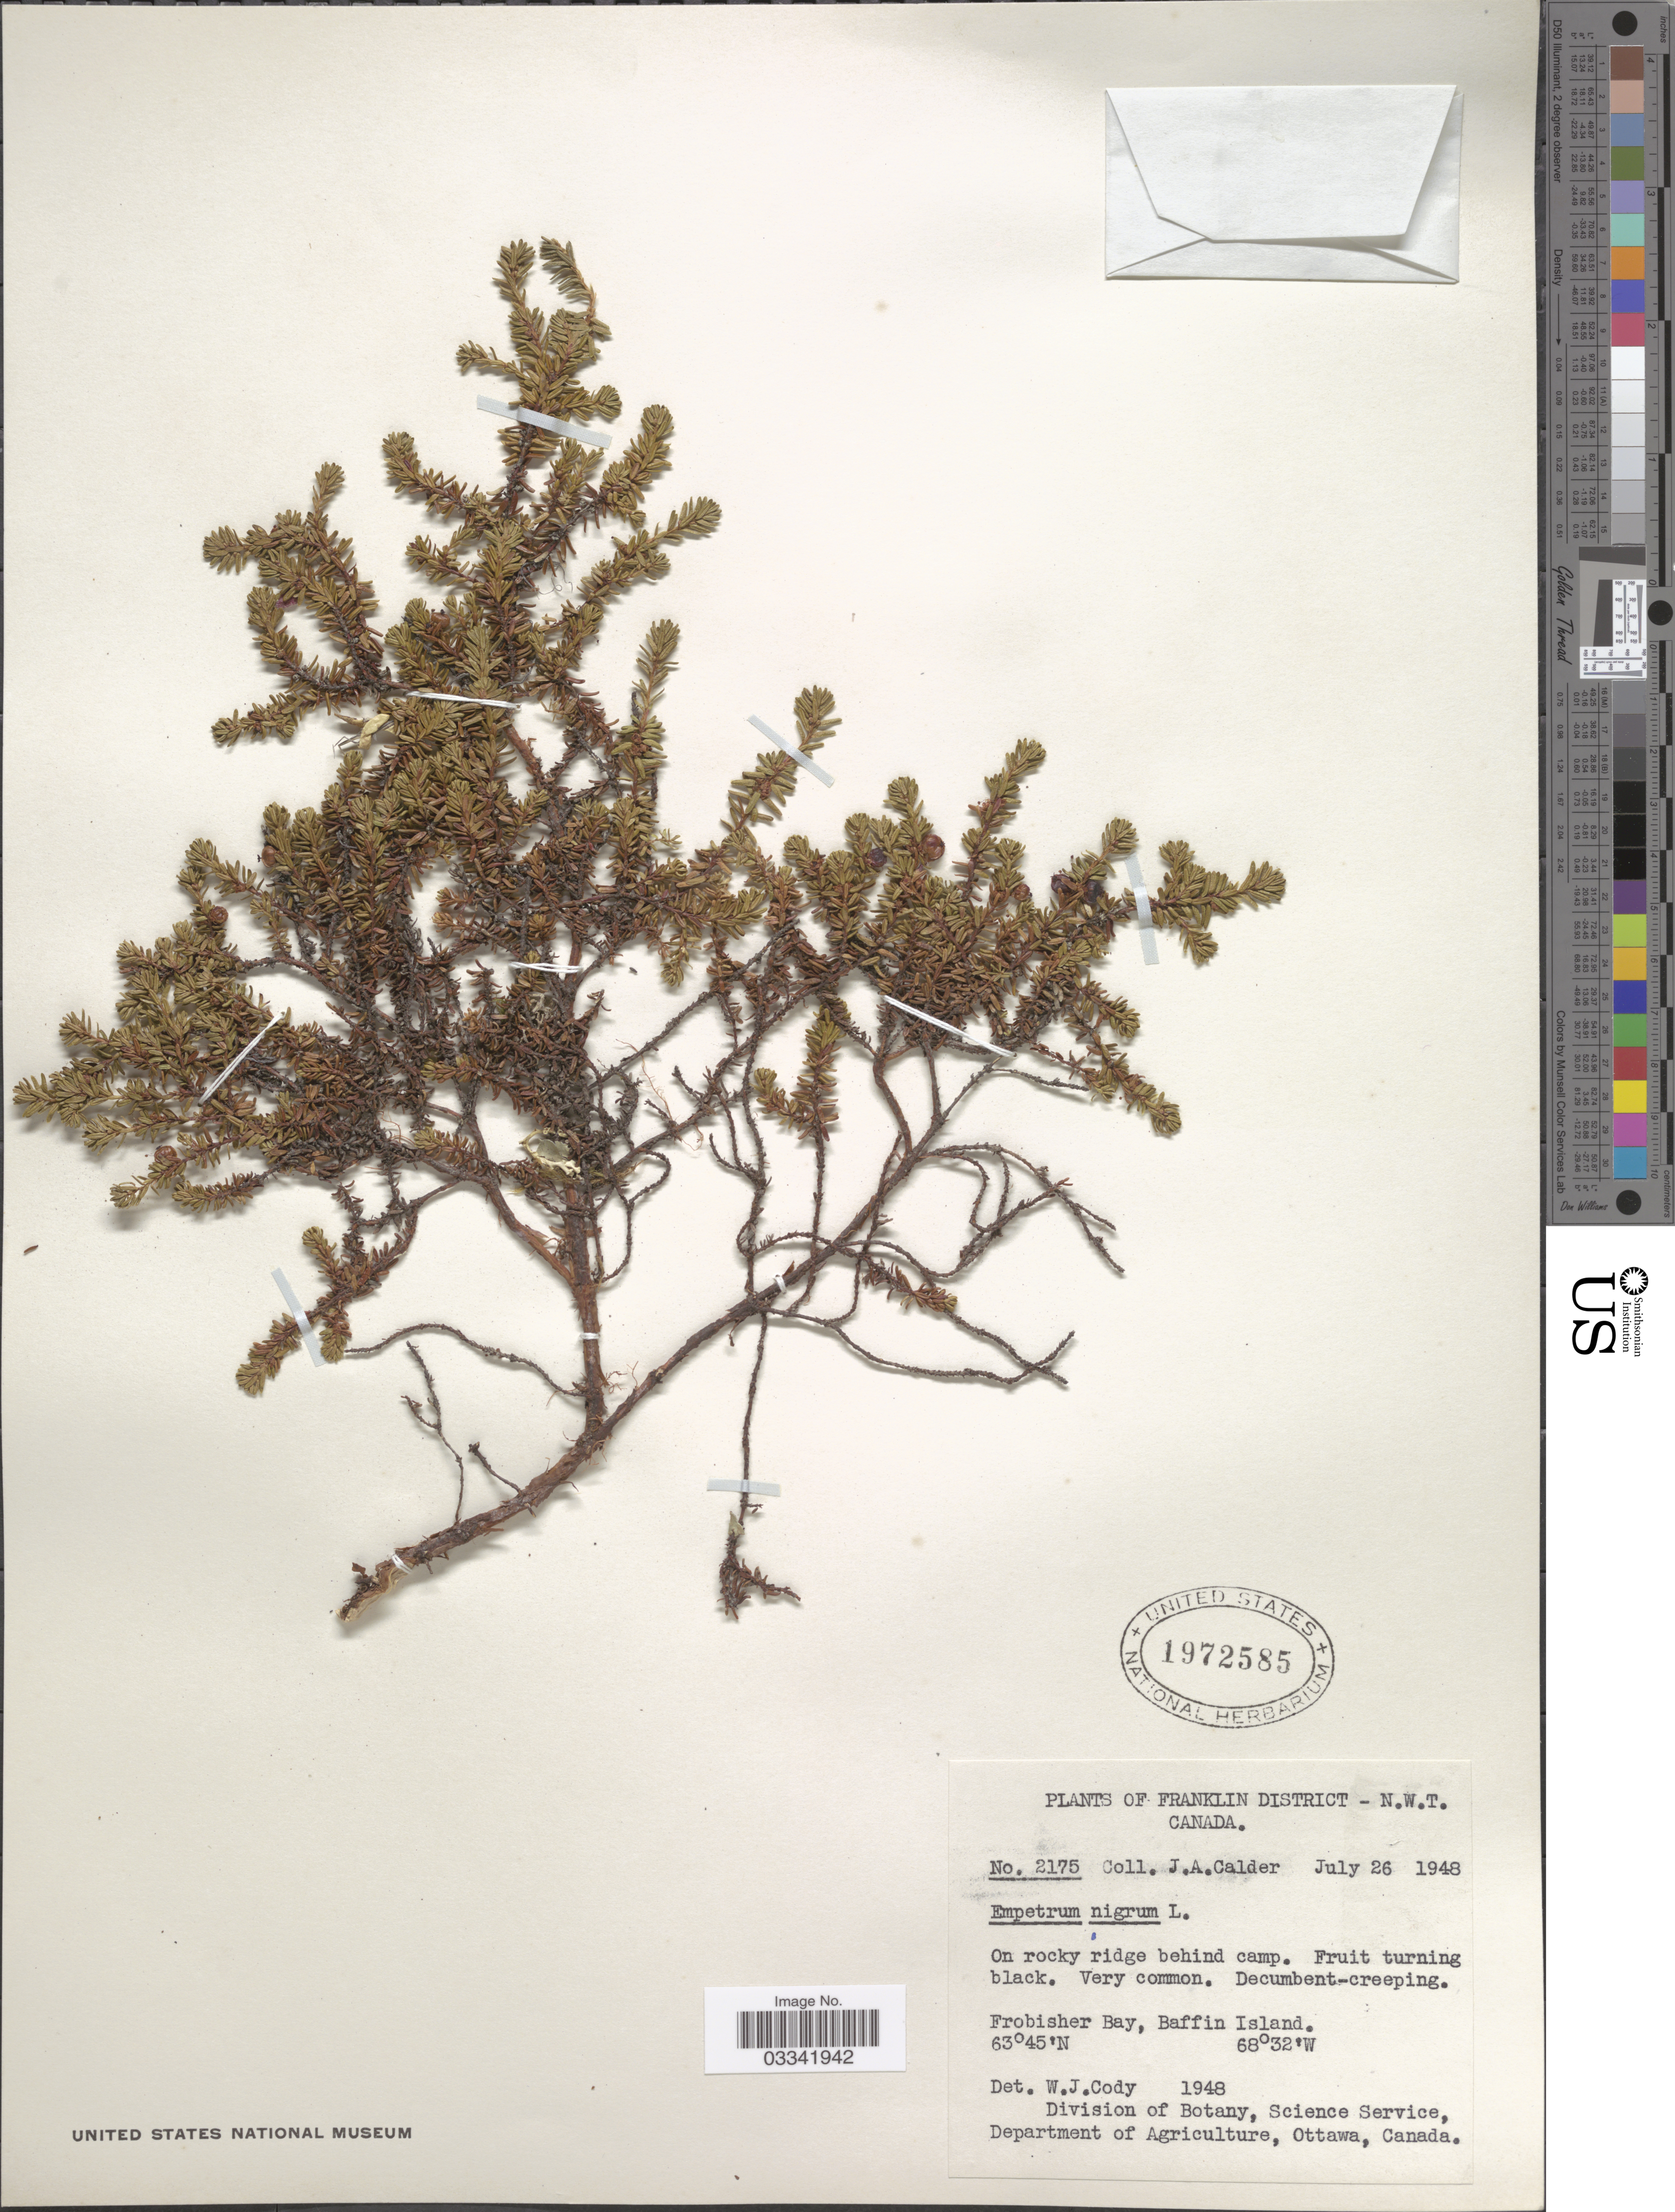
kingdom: Plantae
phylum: Tracheophyta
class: Magnoliopsida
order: Ericales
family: Ericaceae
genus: Empetrum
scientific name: Empetrum nigrum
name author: L.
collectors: J. A. Calder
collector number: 2175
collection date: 1948-07-26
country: Canada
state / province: Northwest Territories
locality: Franklin District, Frobisger Bay, Baffin Island.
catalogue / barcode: US 1972585